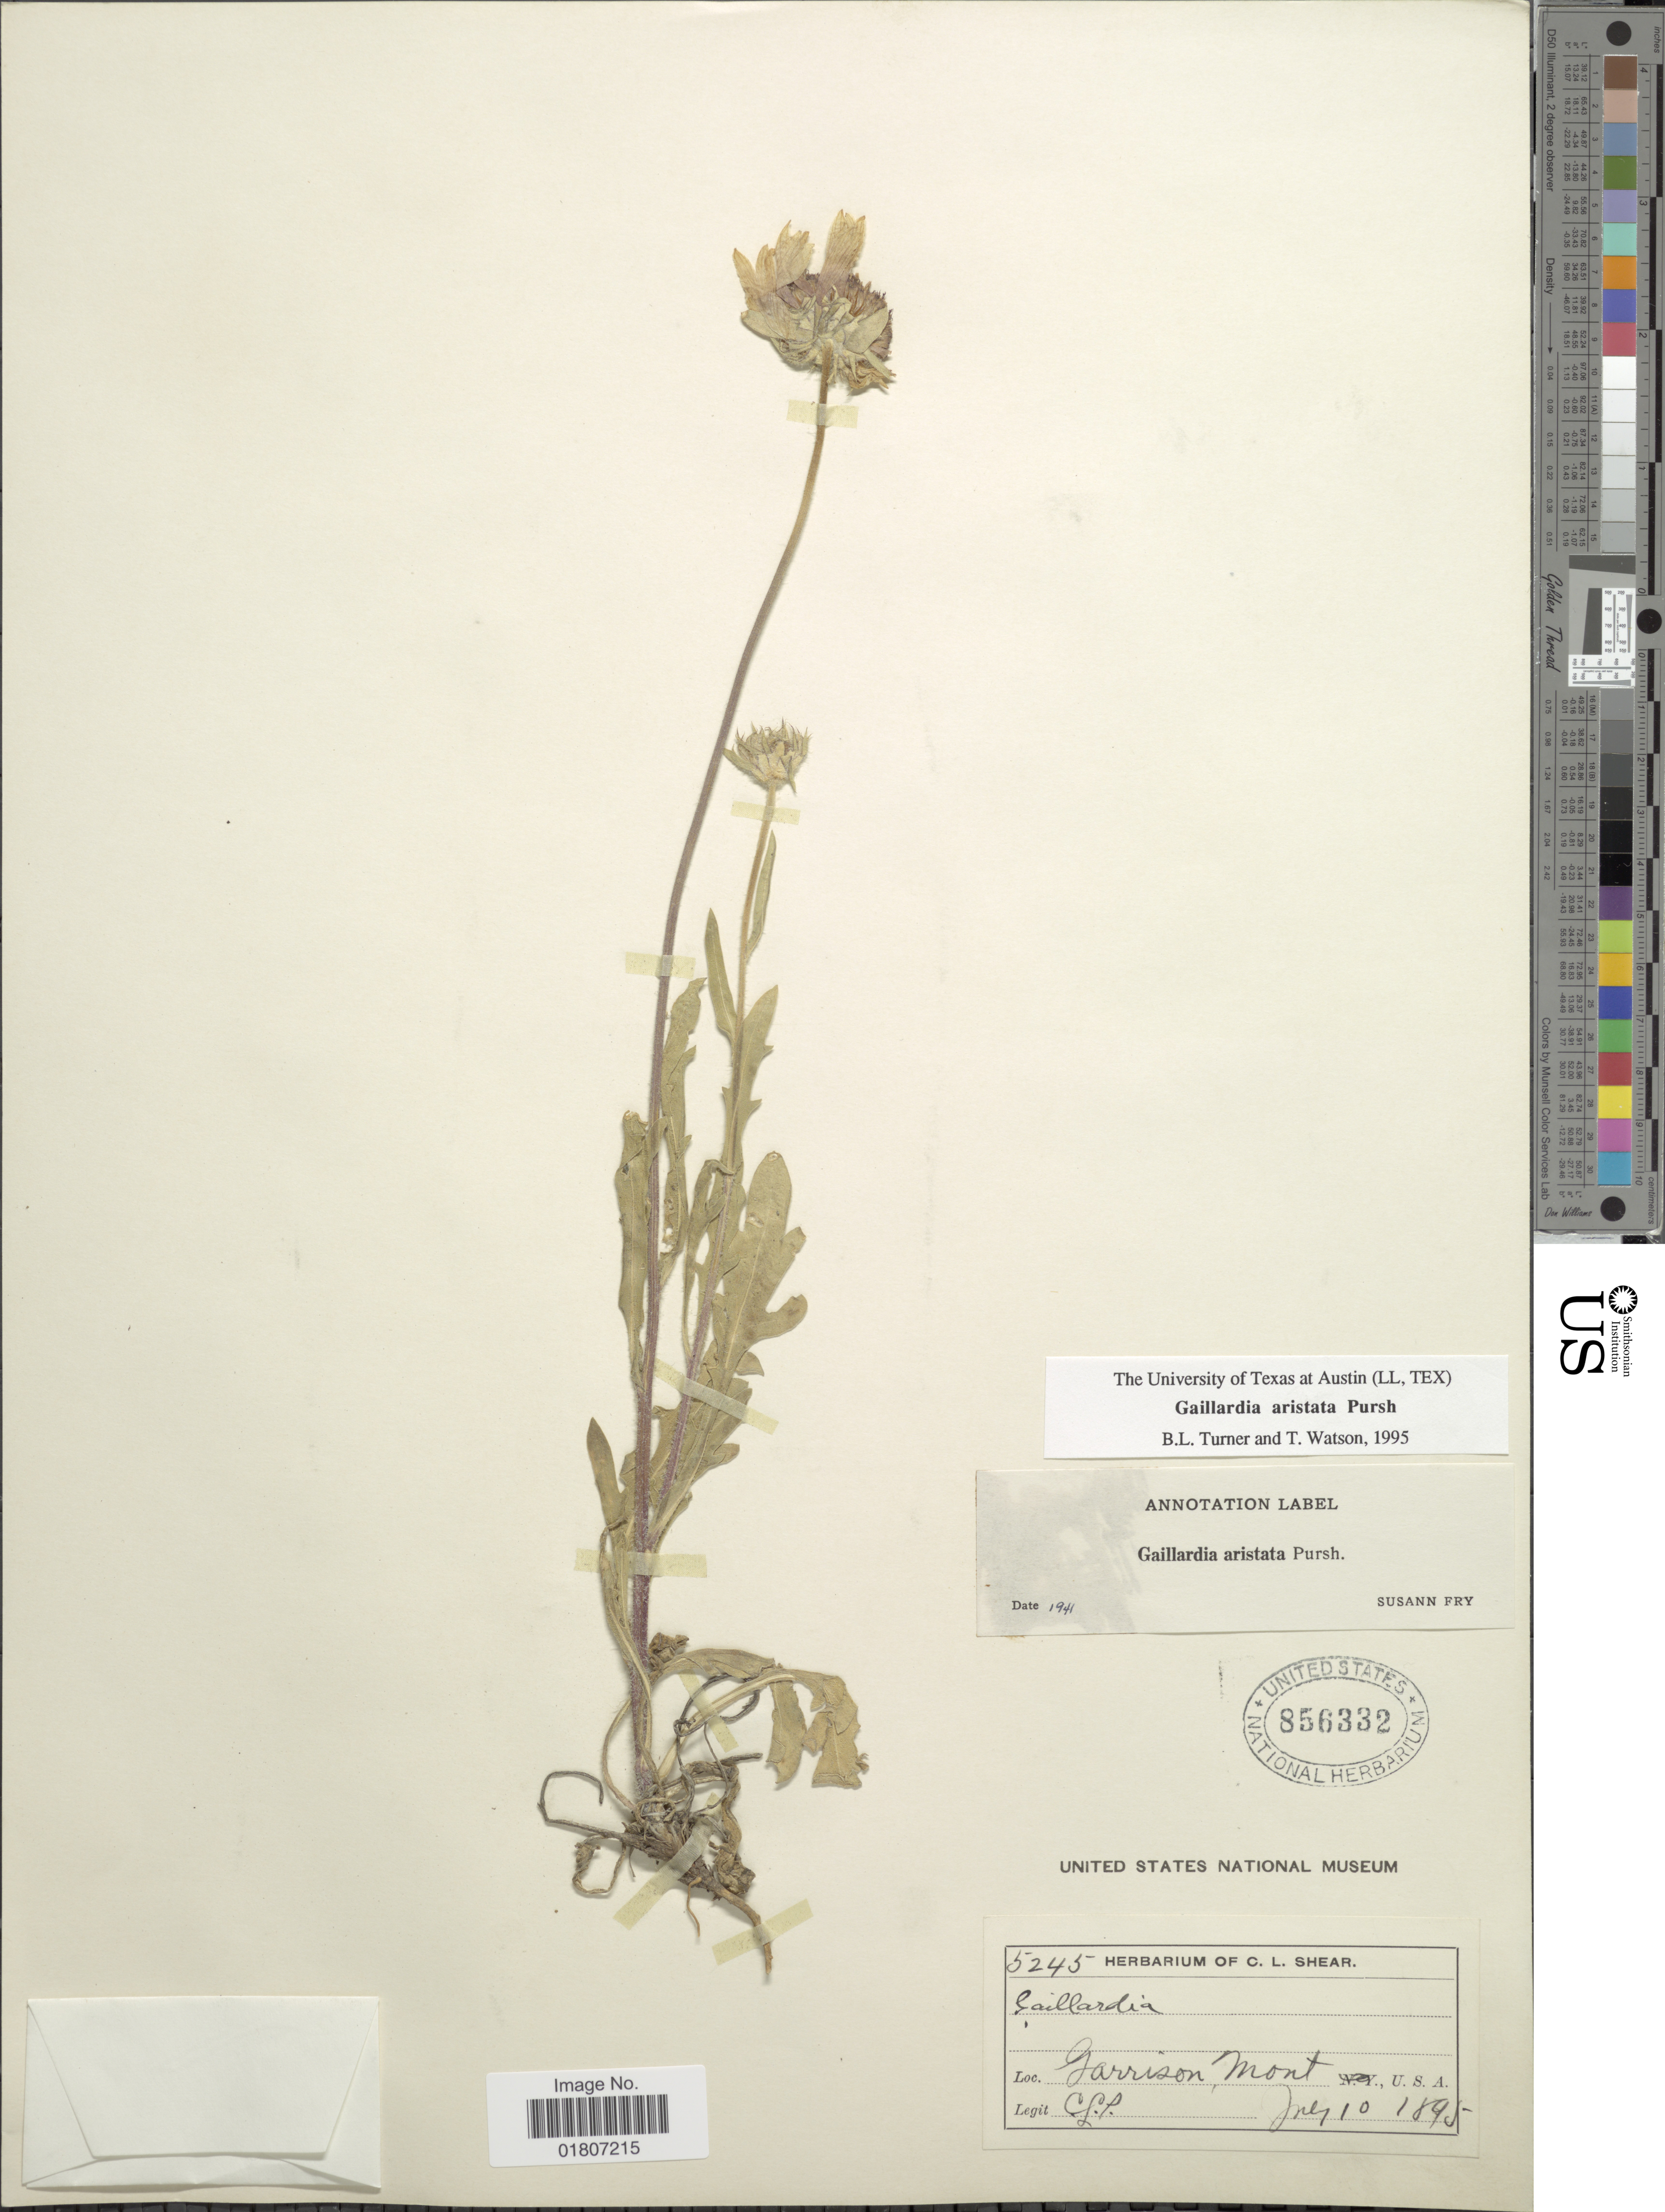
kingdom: Plantae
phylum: Tracheophyta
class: Magnoliopsida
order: Asterales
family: Asteraceae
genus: Gaillardia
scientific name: Gaillardia aristata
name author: Pursh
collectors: C. L. Shear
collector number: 5245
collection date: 1895-07-10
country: United States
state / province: Montana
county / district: Powell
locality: Garrison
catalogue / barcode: US 856332